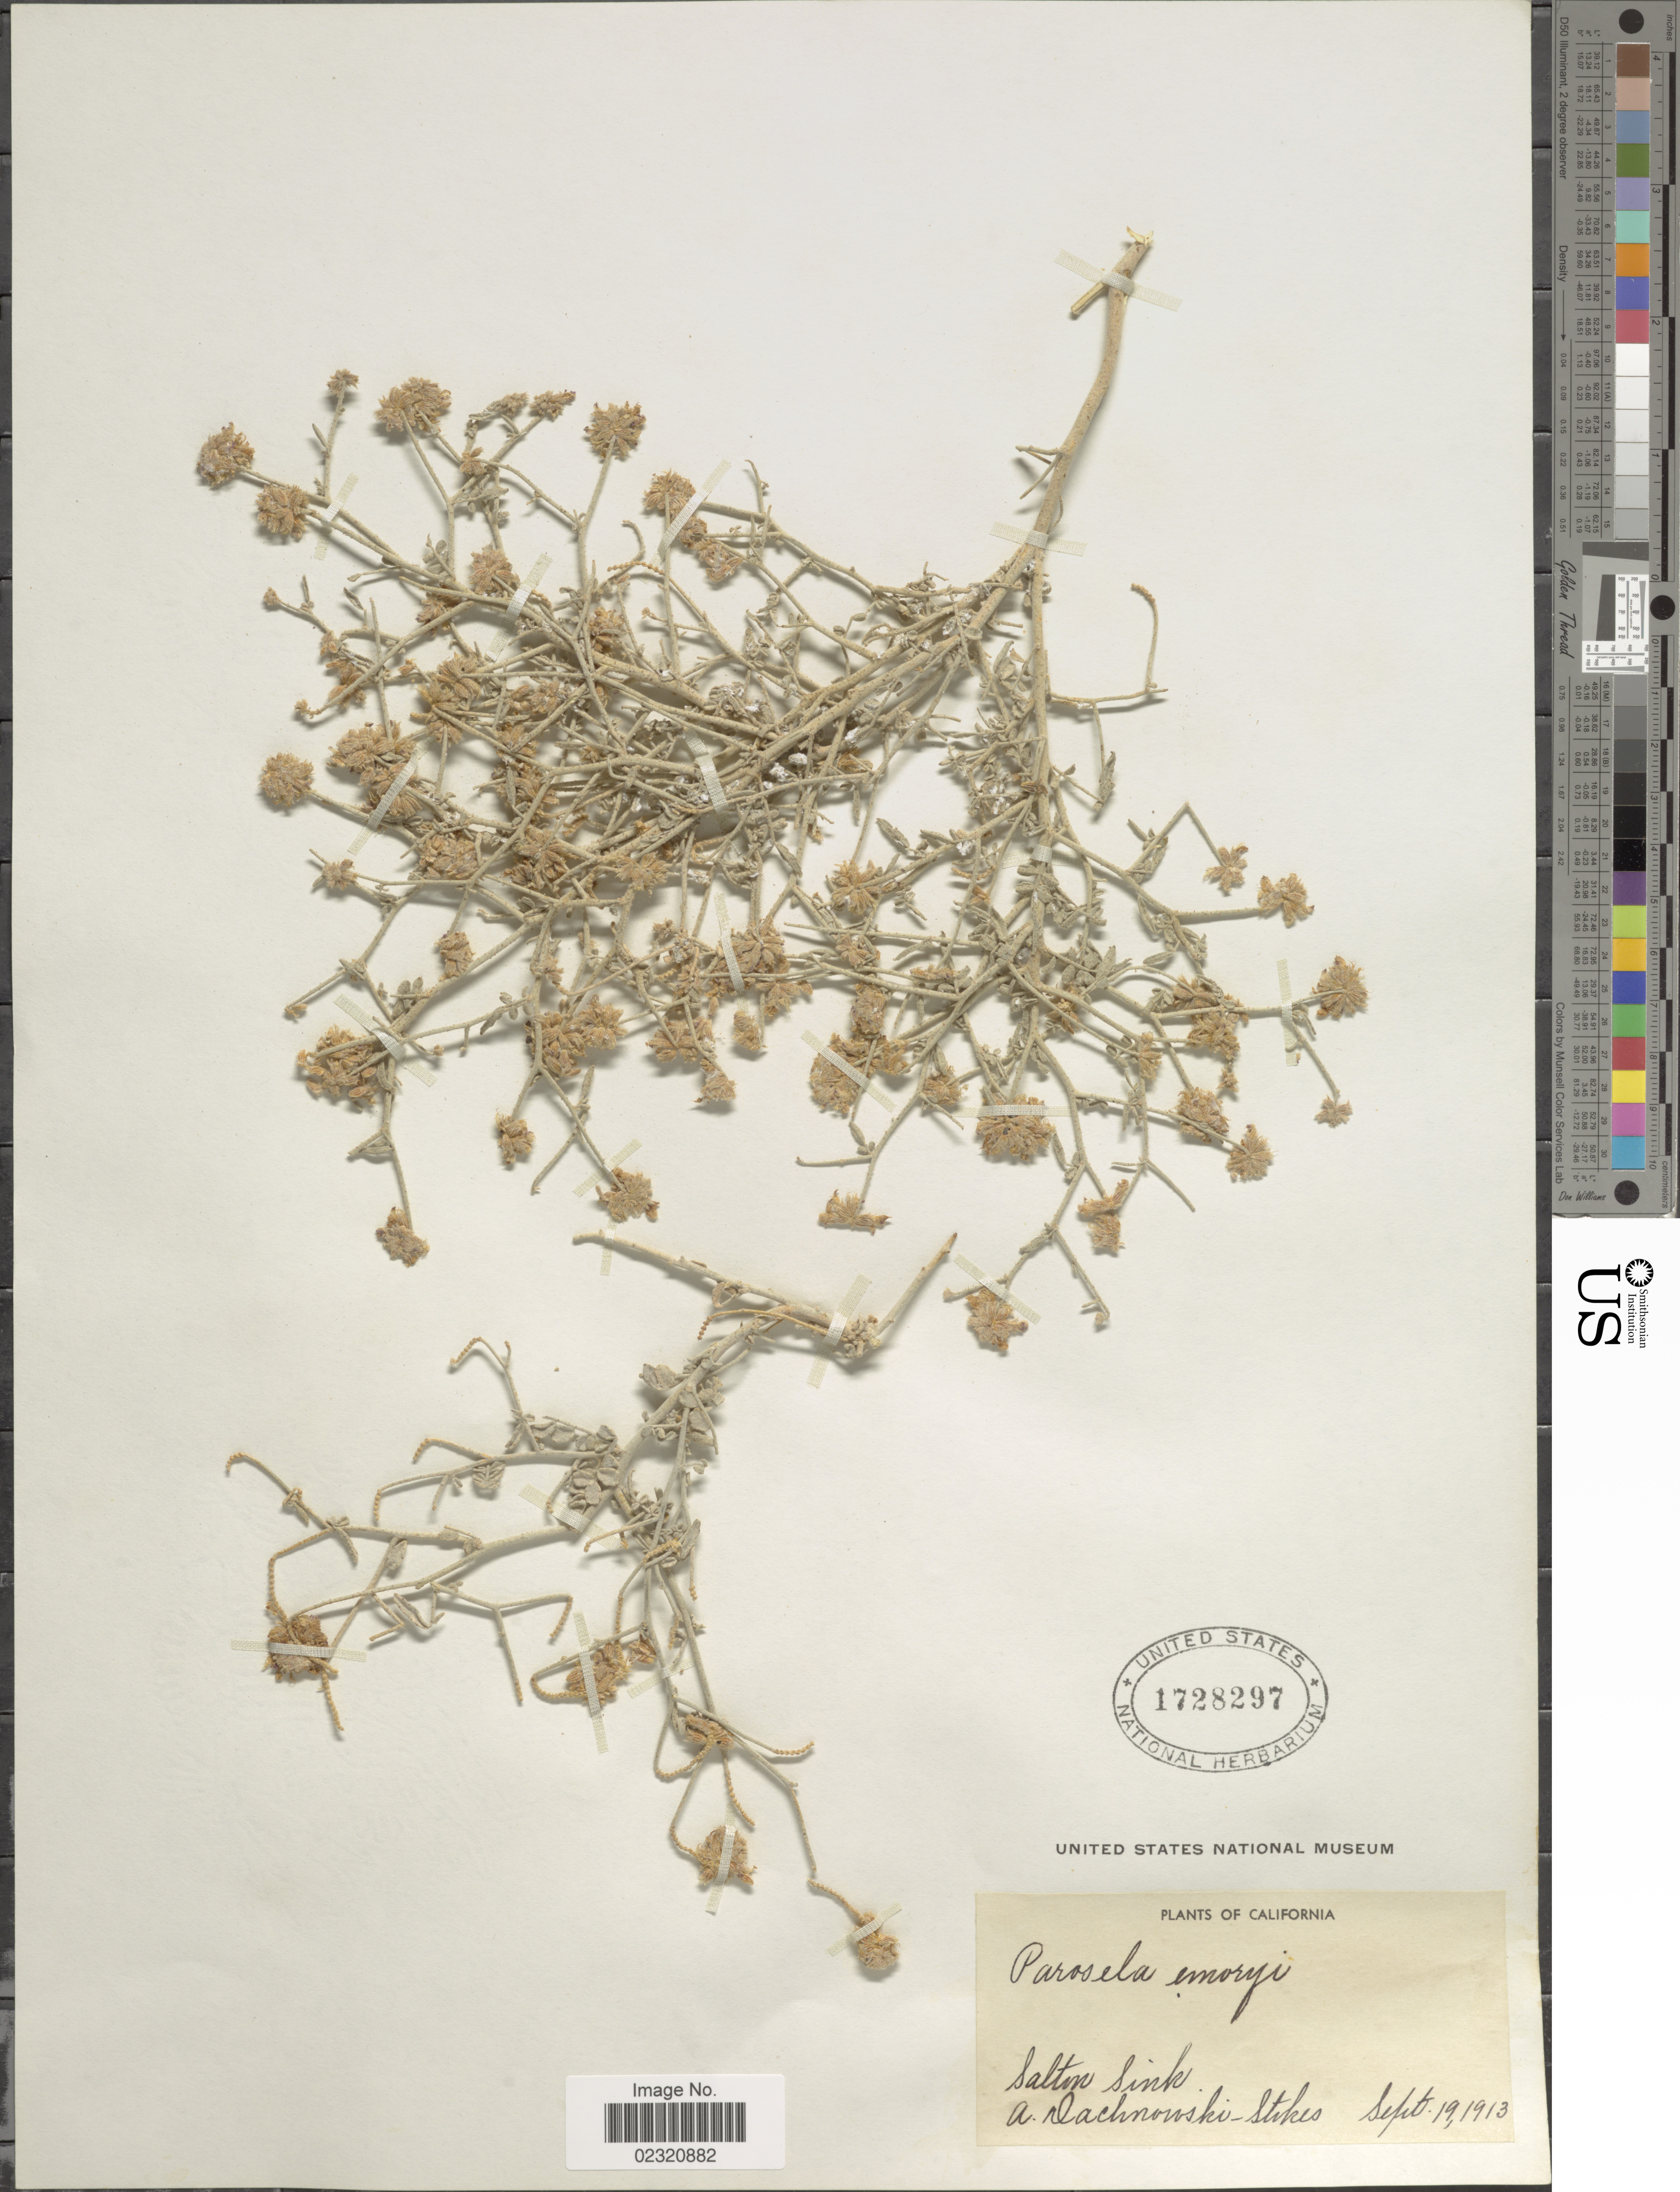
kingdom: Plantae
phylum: Tracheophyta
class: Magnoliopsida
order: Fabales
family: Fabaceae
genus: Psorothamnus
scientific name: Psorothamnus emoryi var. emoryi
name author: (A. Gray) Rydb.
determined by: Strong, M. T., (US), Smithsonian Institution - National Museum of Natural History (UNITED STATES)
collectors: A. P. Dachnowski-Stokes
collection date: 1913-09-19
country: United States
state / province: California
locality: Salton Sink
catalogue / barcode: US 1728297